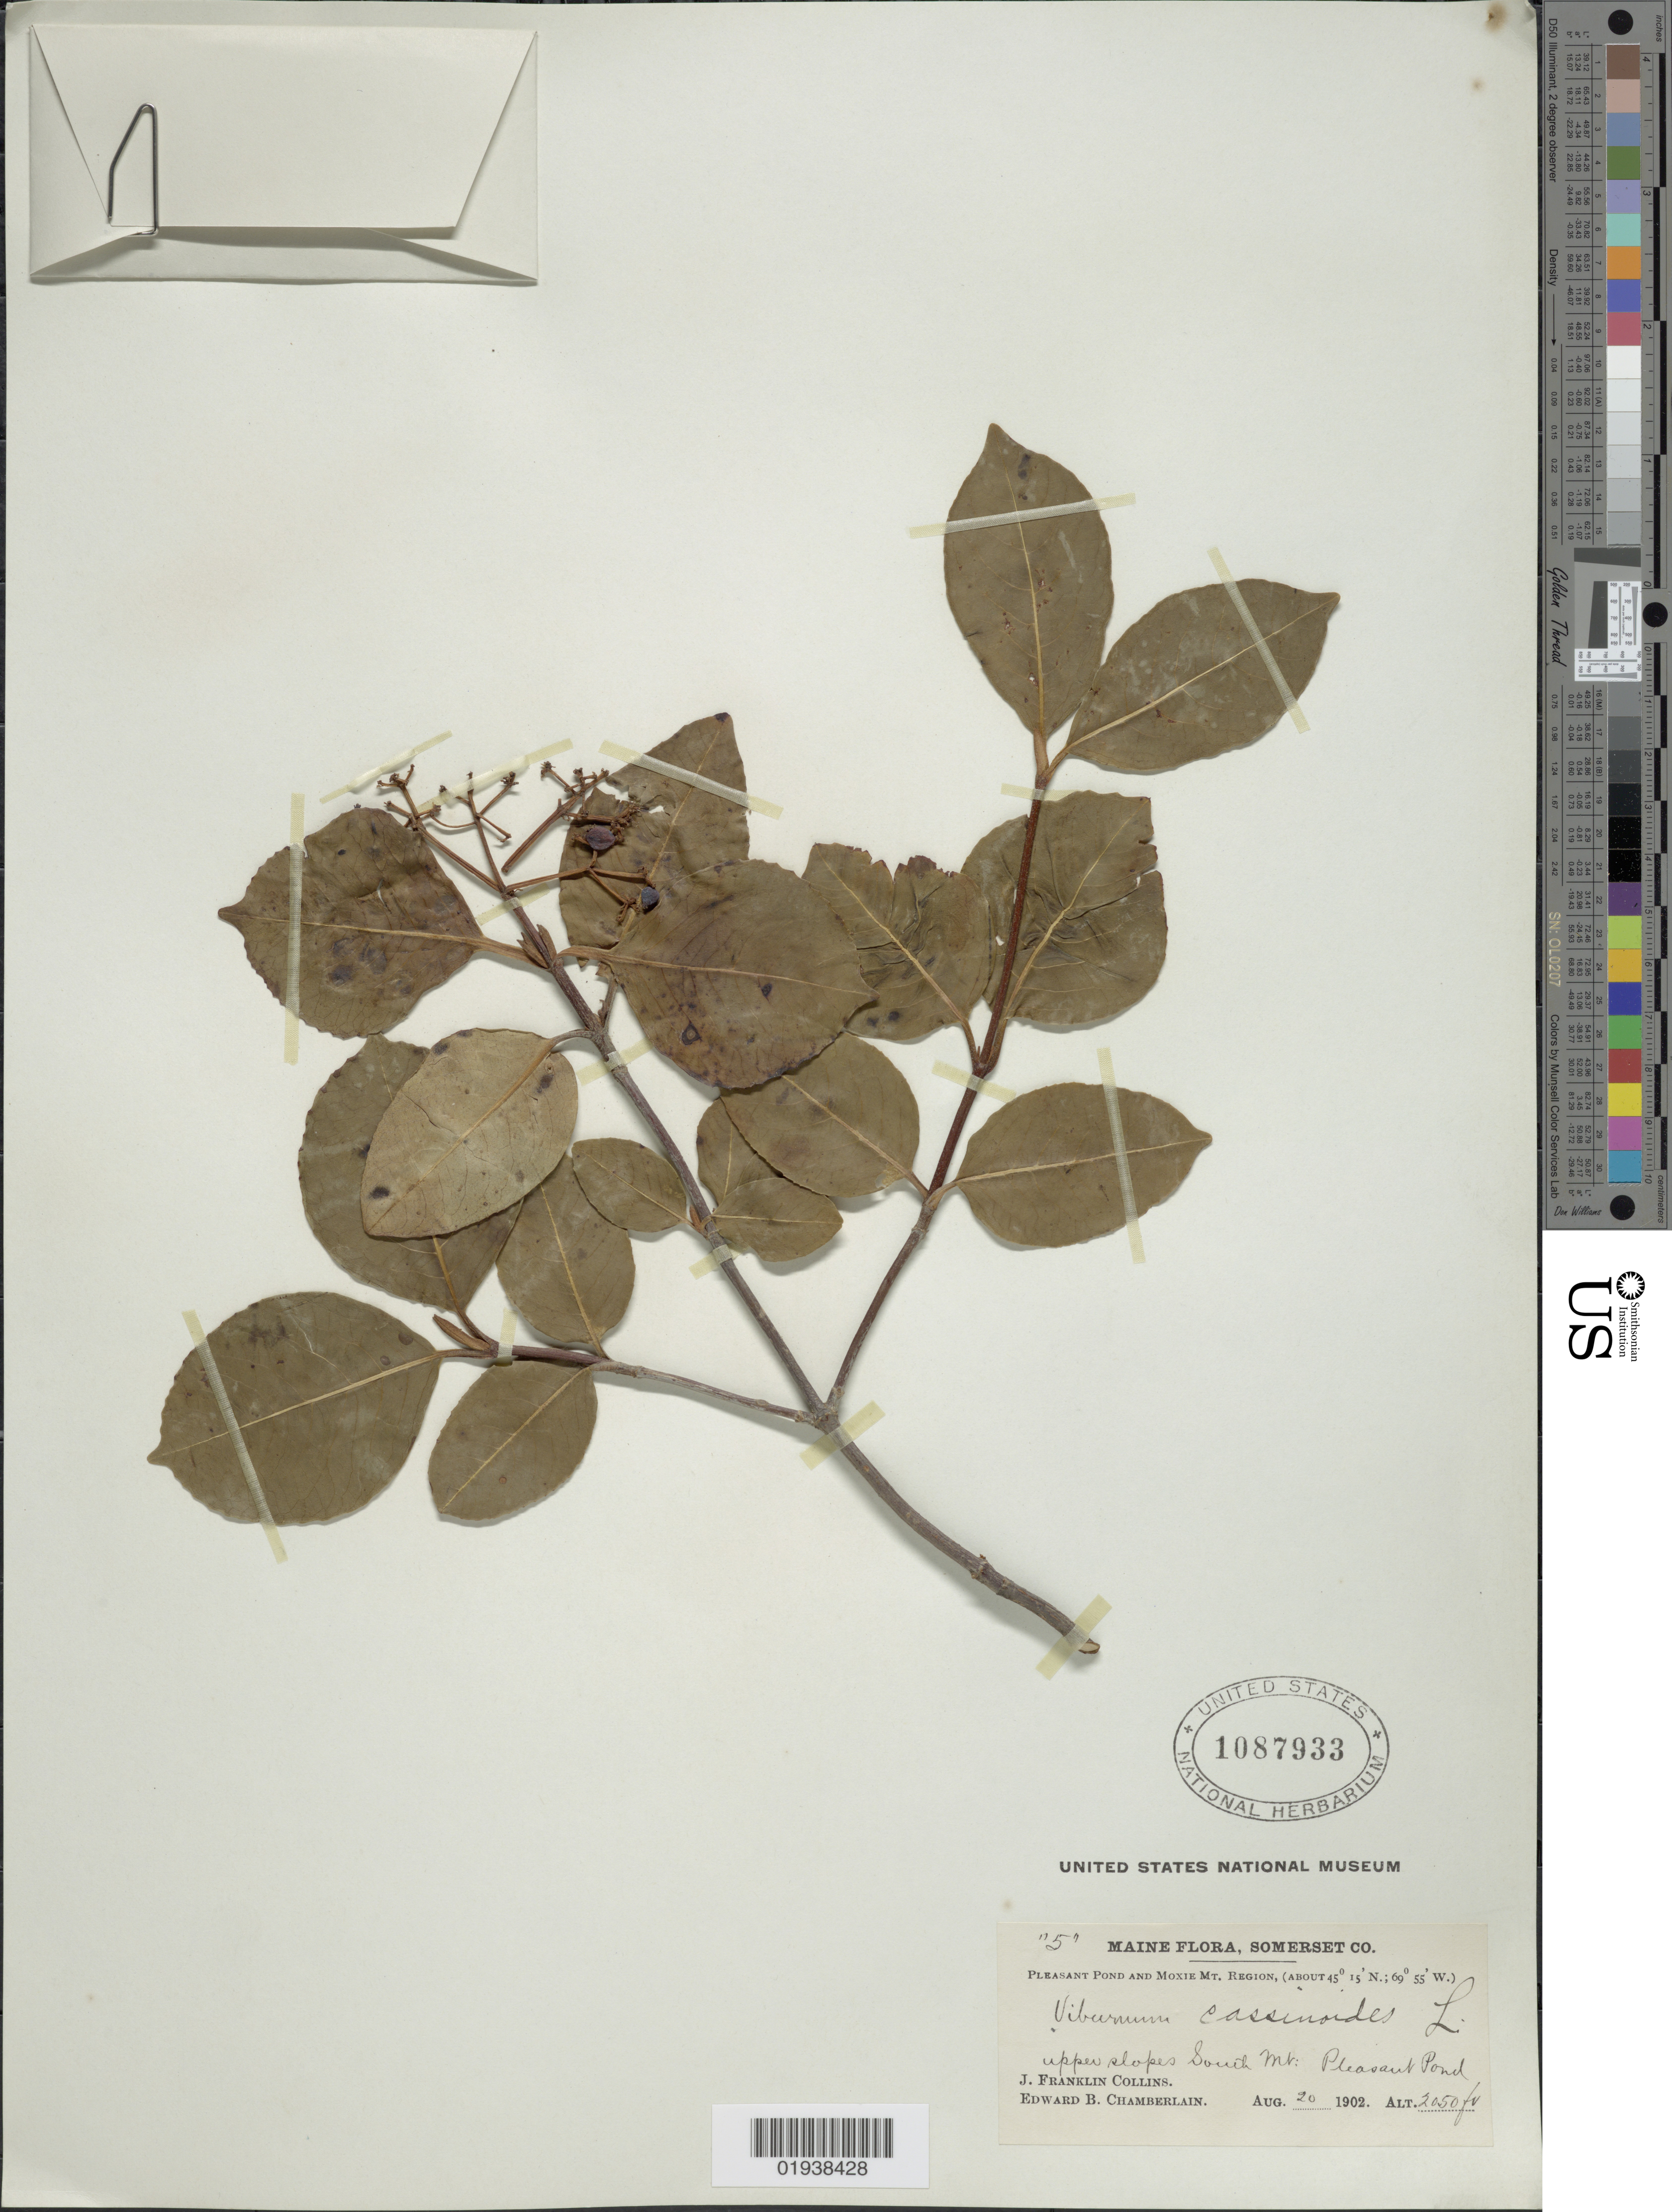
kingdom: Plantae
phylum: Tracheophyta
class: Magnoliopsida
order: Dipsacales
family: Viburnaceae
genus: Viburnum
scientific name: Viburnum cassinoides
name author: L.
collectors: J. Collins & E. Chamberlain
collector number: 5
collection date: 1902-08-20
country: United States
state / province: Maine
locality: Somerset Co. Pleasant Pond and Moxie Mt. Region. Upper slopes South Mt. Pleasant Pond.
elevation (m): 625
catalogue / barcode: US 1087933